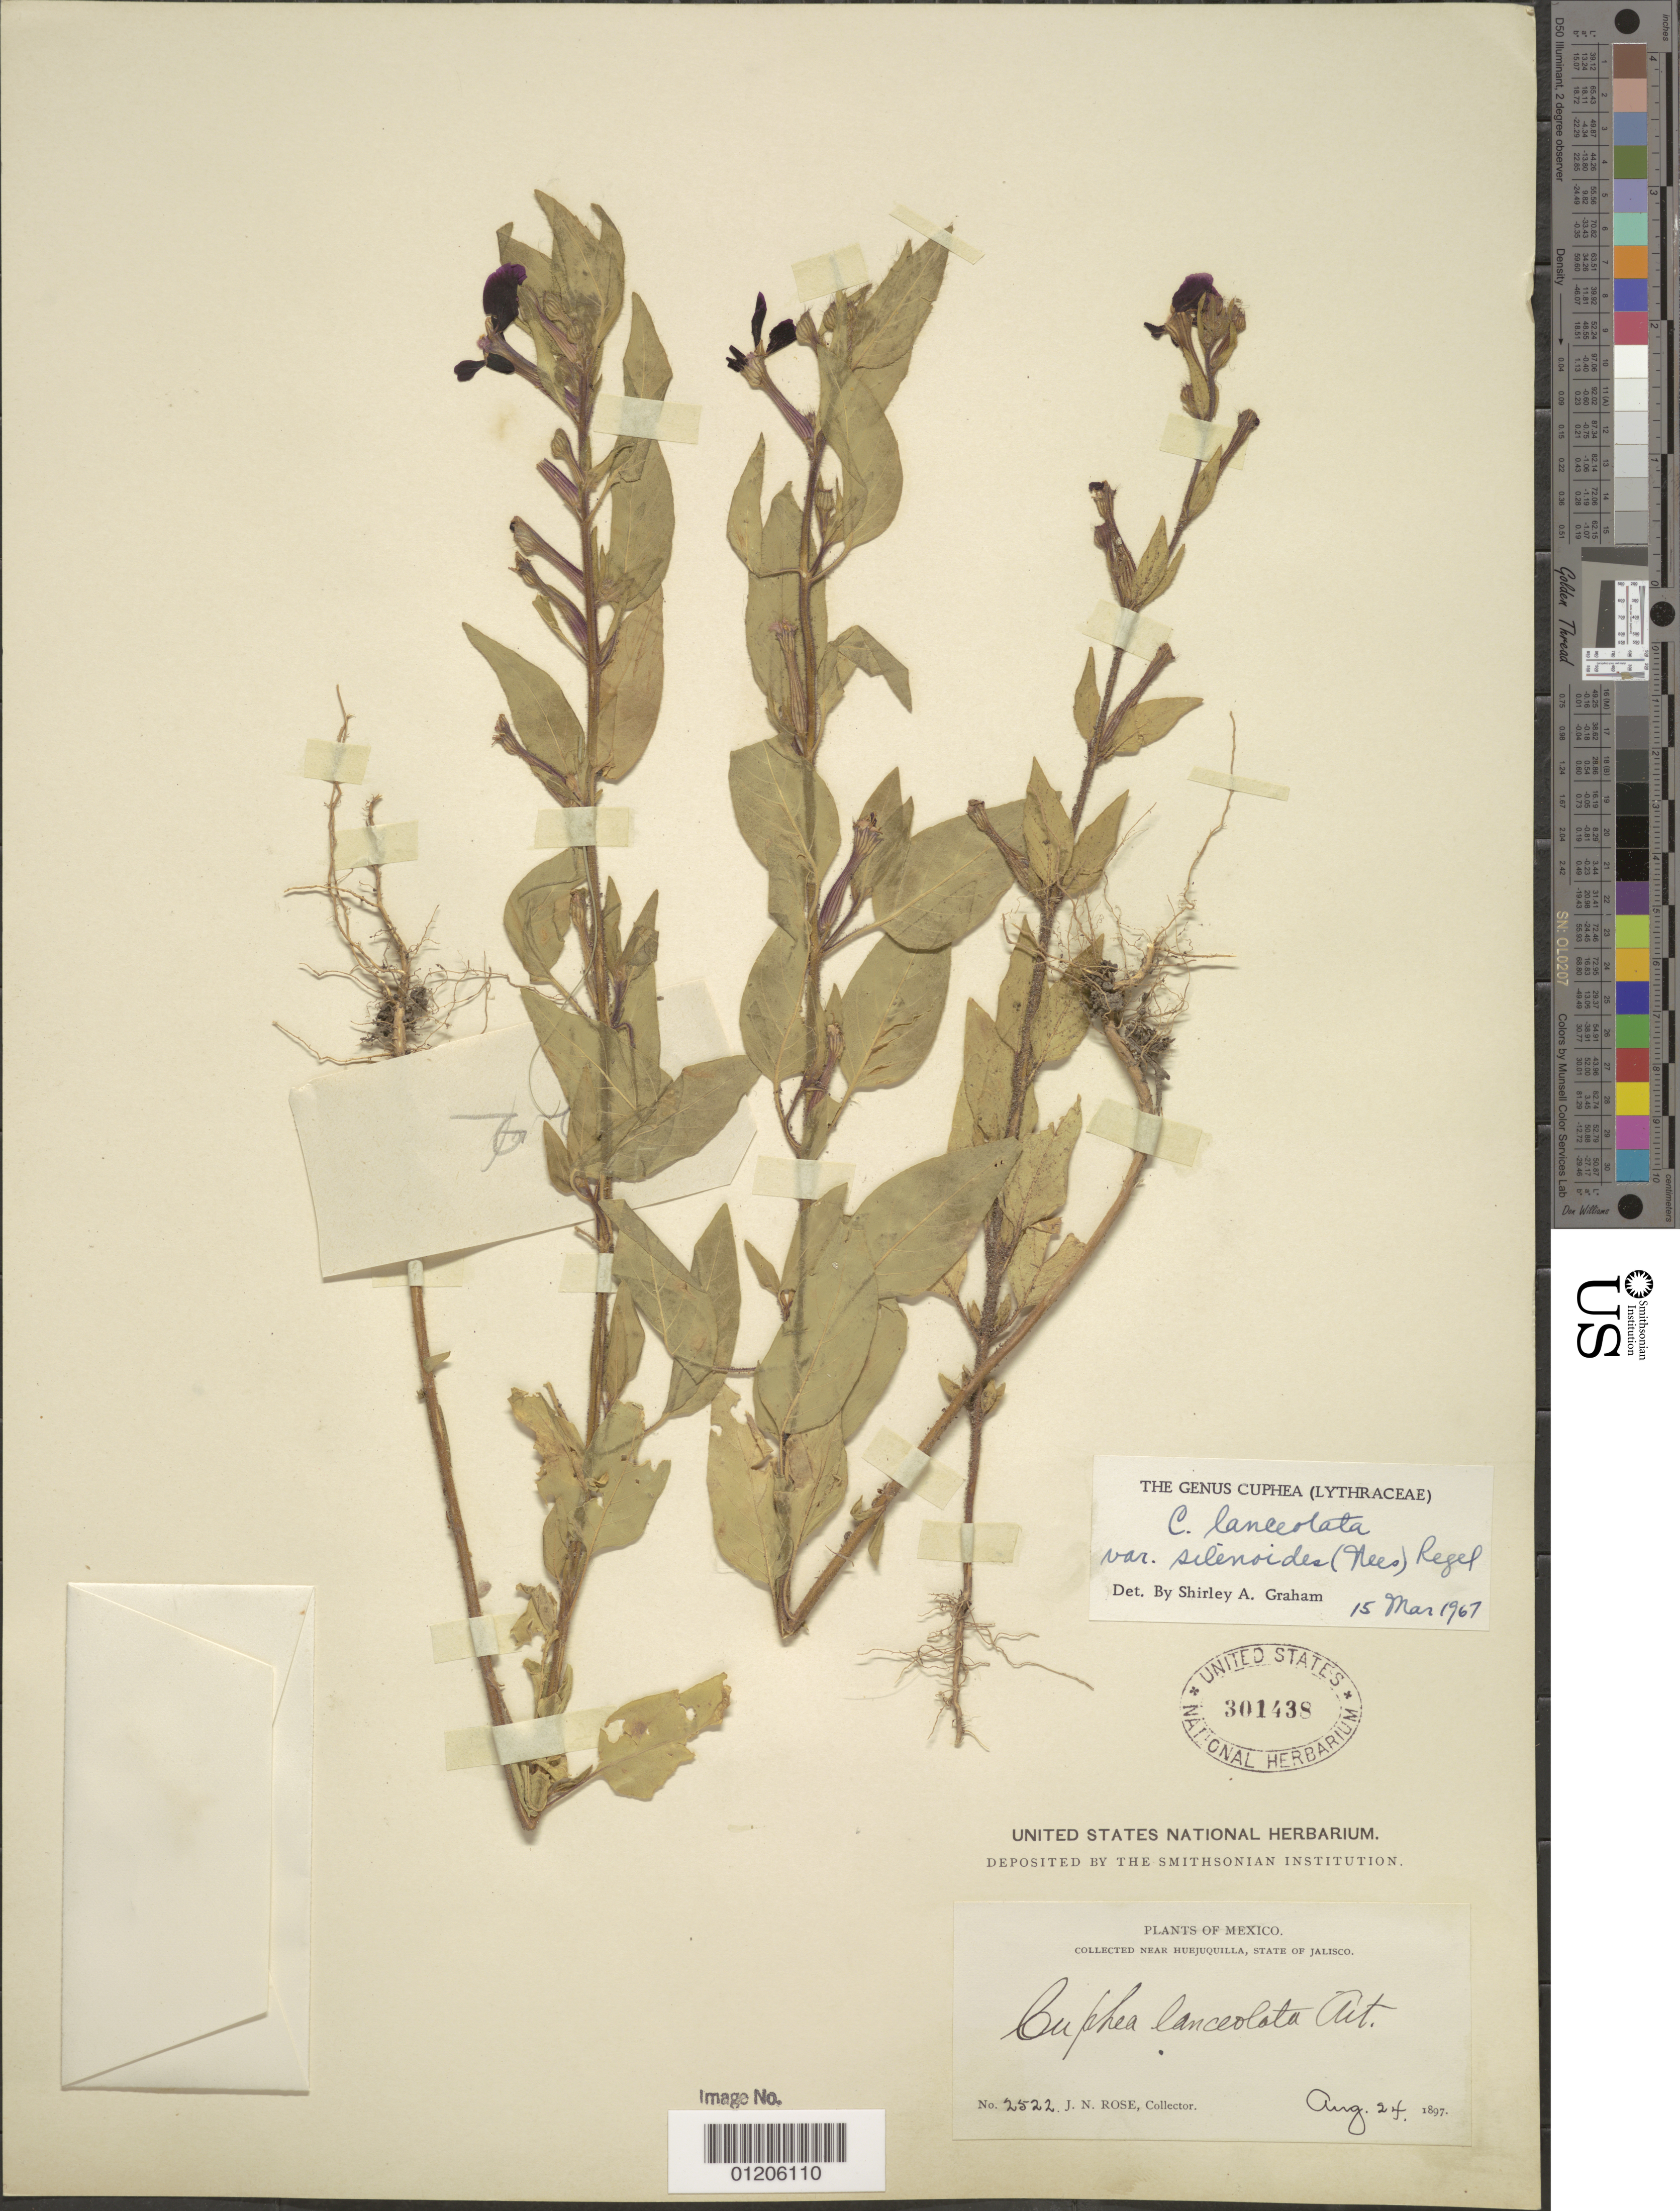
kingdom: Plantae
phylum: Tracheophyta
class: Magnoliopsida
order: Myrtales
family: Lythraceae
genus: Cuphea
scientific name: Cuphea lanceolata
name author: W.T. Aiton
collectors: J. N. Rose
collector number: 2522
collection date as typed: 24 Aug 1897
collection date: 1897-08-24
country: Mexico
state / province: Jalisco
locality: Near Huejuquilla, State of Jalisco.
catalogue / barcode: US 301438